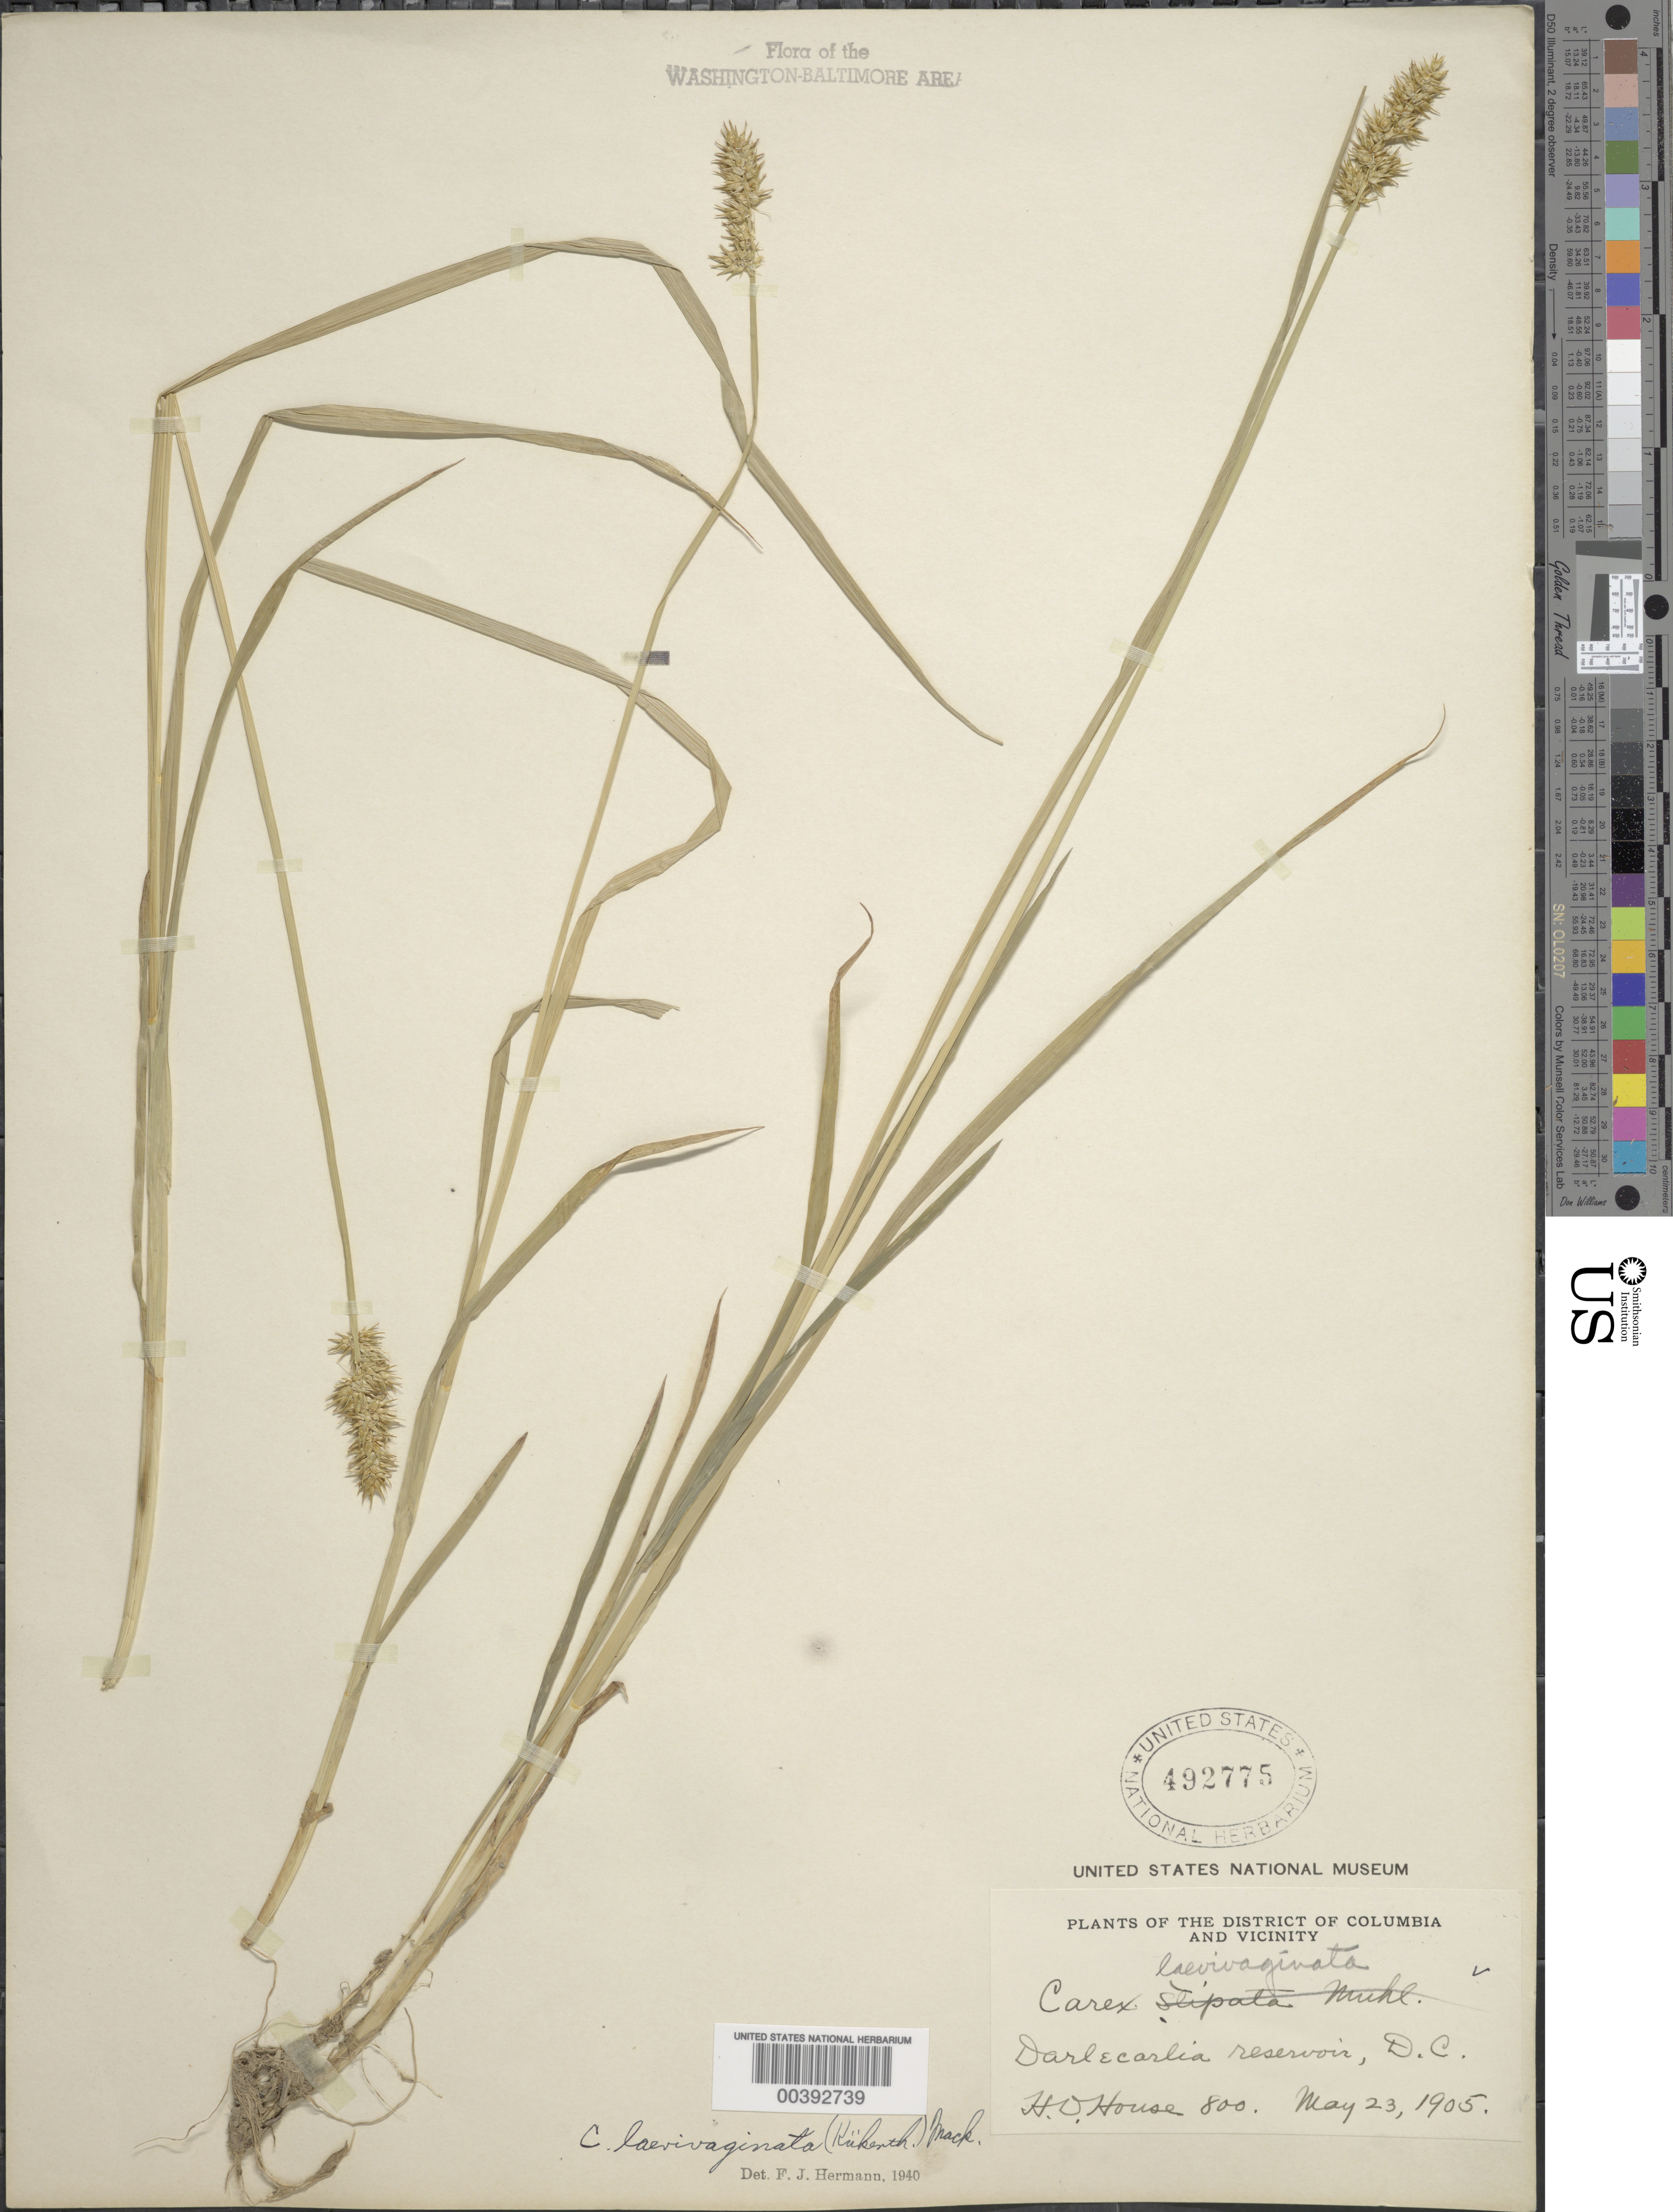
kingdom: Plantae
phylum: Tracheophyta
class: Liliopsida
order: Poales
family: Cyperaceae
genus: Carex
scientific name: Carex laevivaginata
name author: (Kük.) Mack.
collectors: H. D. House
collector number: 800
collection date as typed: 23 May 1905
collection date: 1905-05-23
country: United States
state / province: District of Columbia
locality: Dalecarlia Reservoir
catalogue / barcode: US 492775